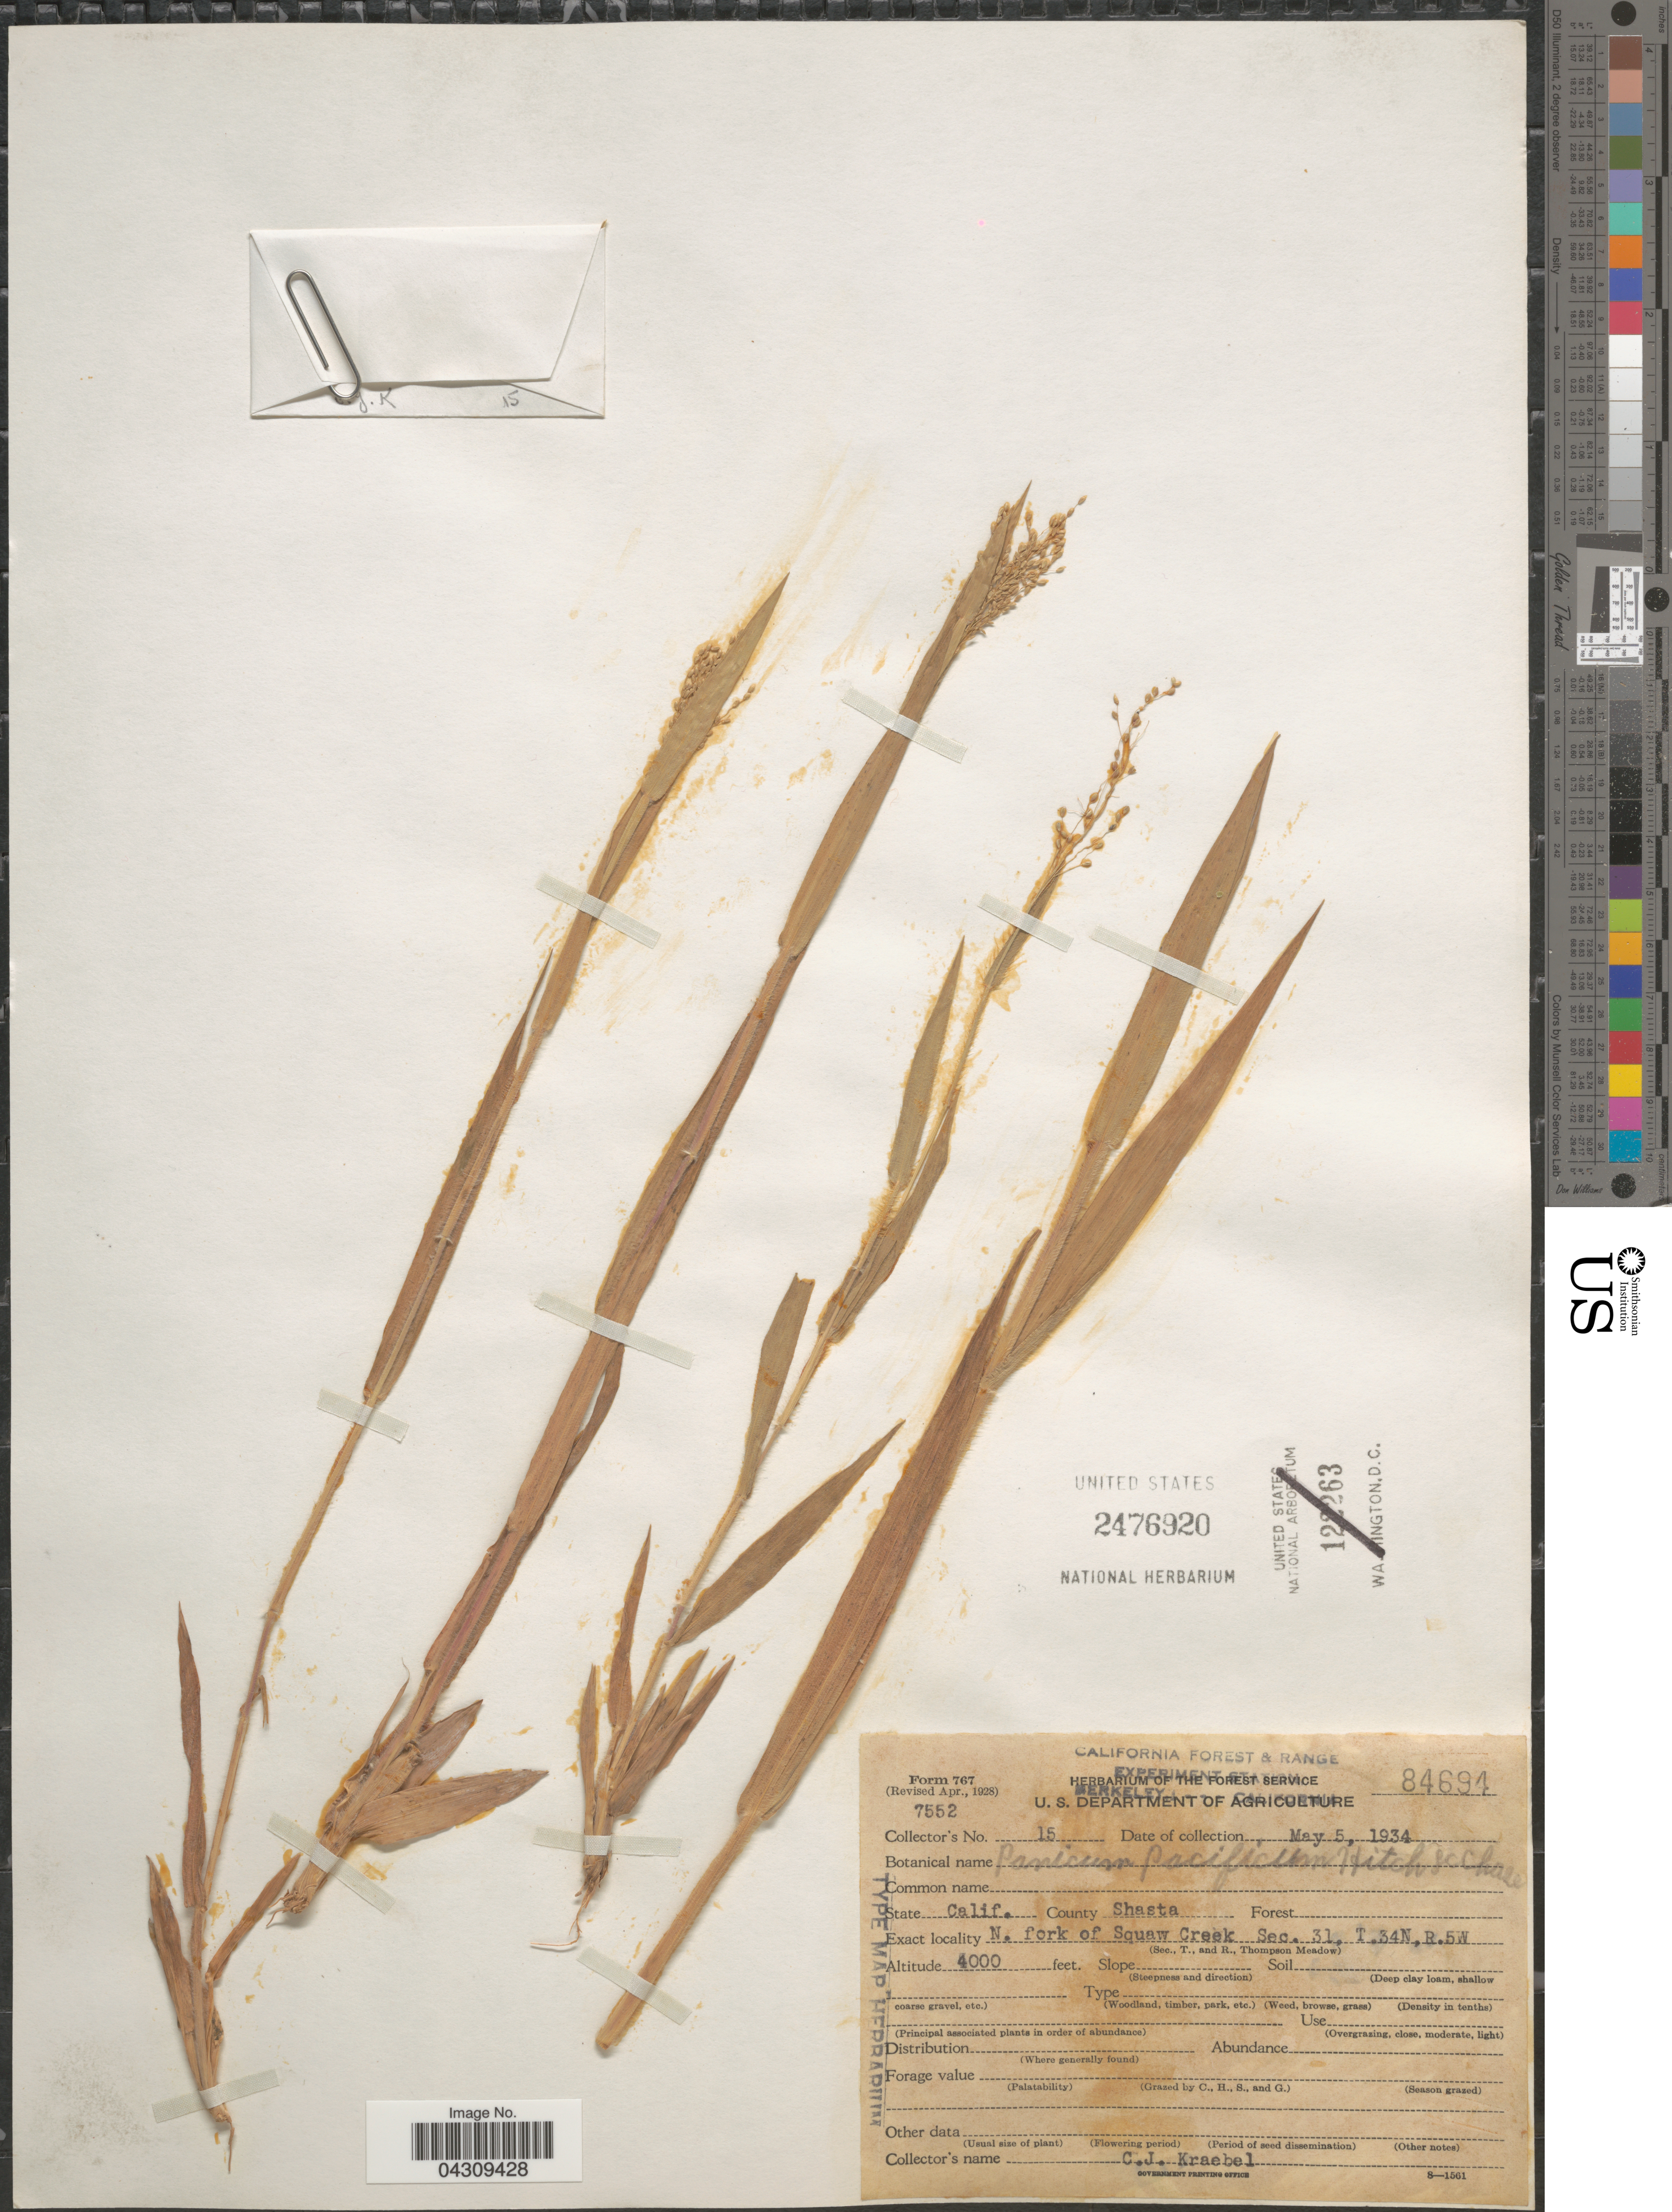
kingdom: Plantae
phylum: Tracheophyta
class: Liliopsida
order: Poales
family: Poaceae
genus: Dichanthelium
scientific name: Dichanthelium acuminatum var. acuminatum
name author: (Sw.) Gould & C.A. Clark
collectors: C. Kraebel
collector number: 15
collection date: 1934-05-05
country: United States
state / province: California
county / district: Shasta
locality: County Shasta. N. fork of Squaw Creek Sec. 31, T.34N, R.5W.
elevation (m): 1219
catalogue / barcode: US 2476920